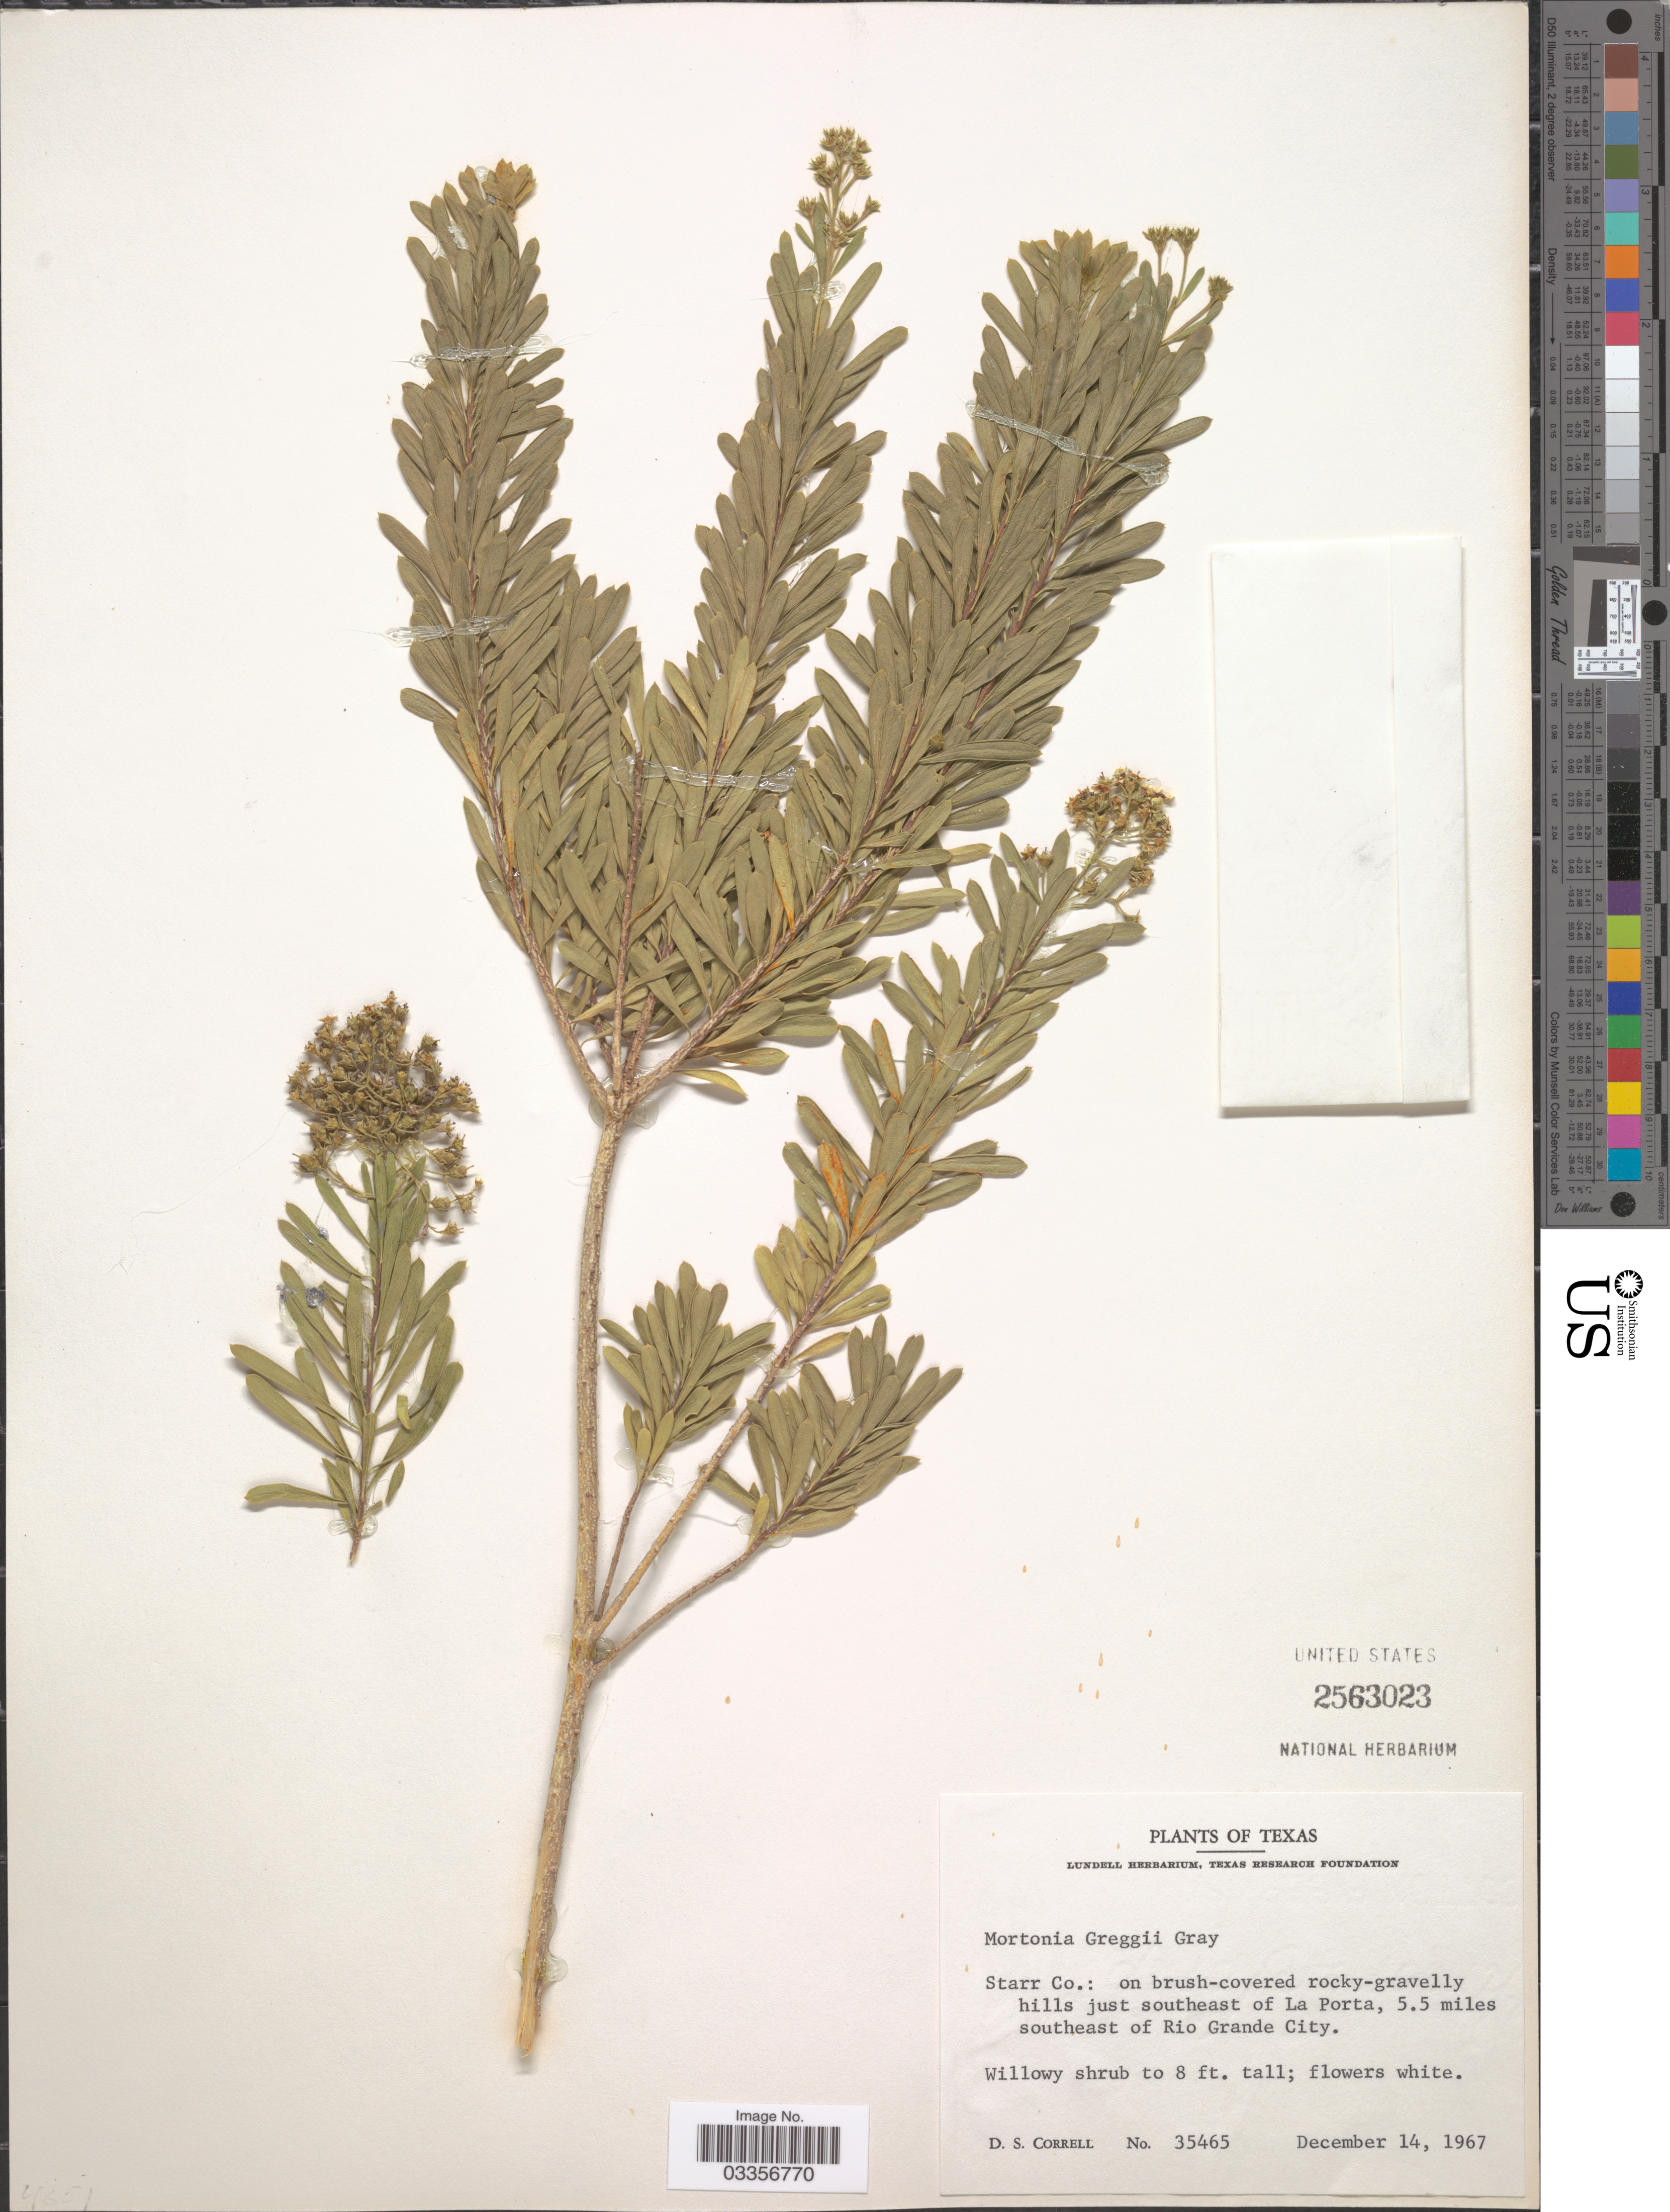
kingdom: Plantae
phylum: Tracheophyta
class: Magnoliopsida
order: Celastrales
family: Celastraceae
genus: Mortonia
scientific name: Mortonia greggii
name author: A. Gray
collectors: D. S. Correll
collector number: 35465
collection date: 1967-12-14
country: United States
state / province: Texas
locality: Starr Co.: on brush-covered rocky-gravelly hills just southeast of La Porta, 5.5 miles southeast of Rio Grande City.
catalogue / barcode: US 2563023